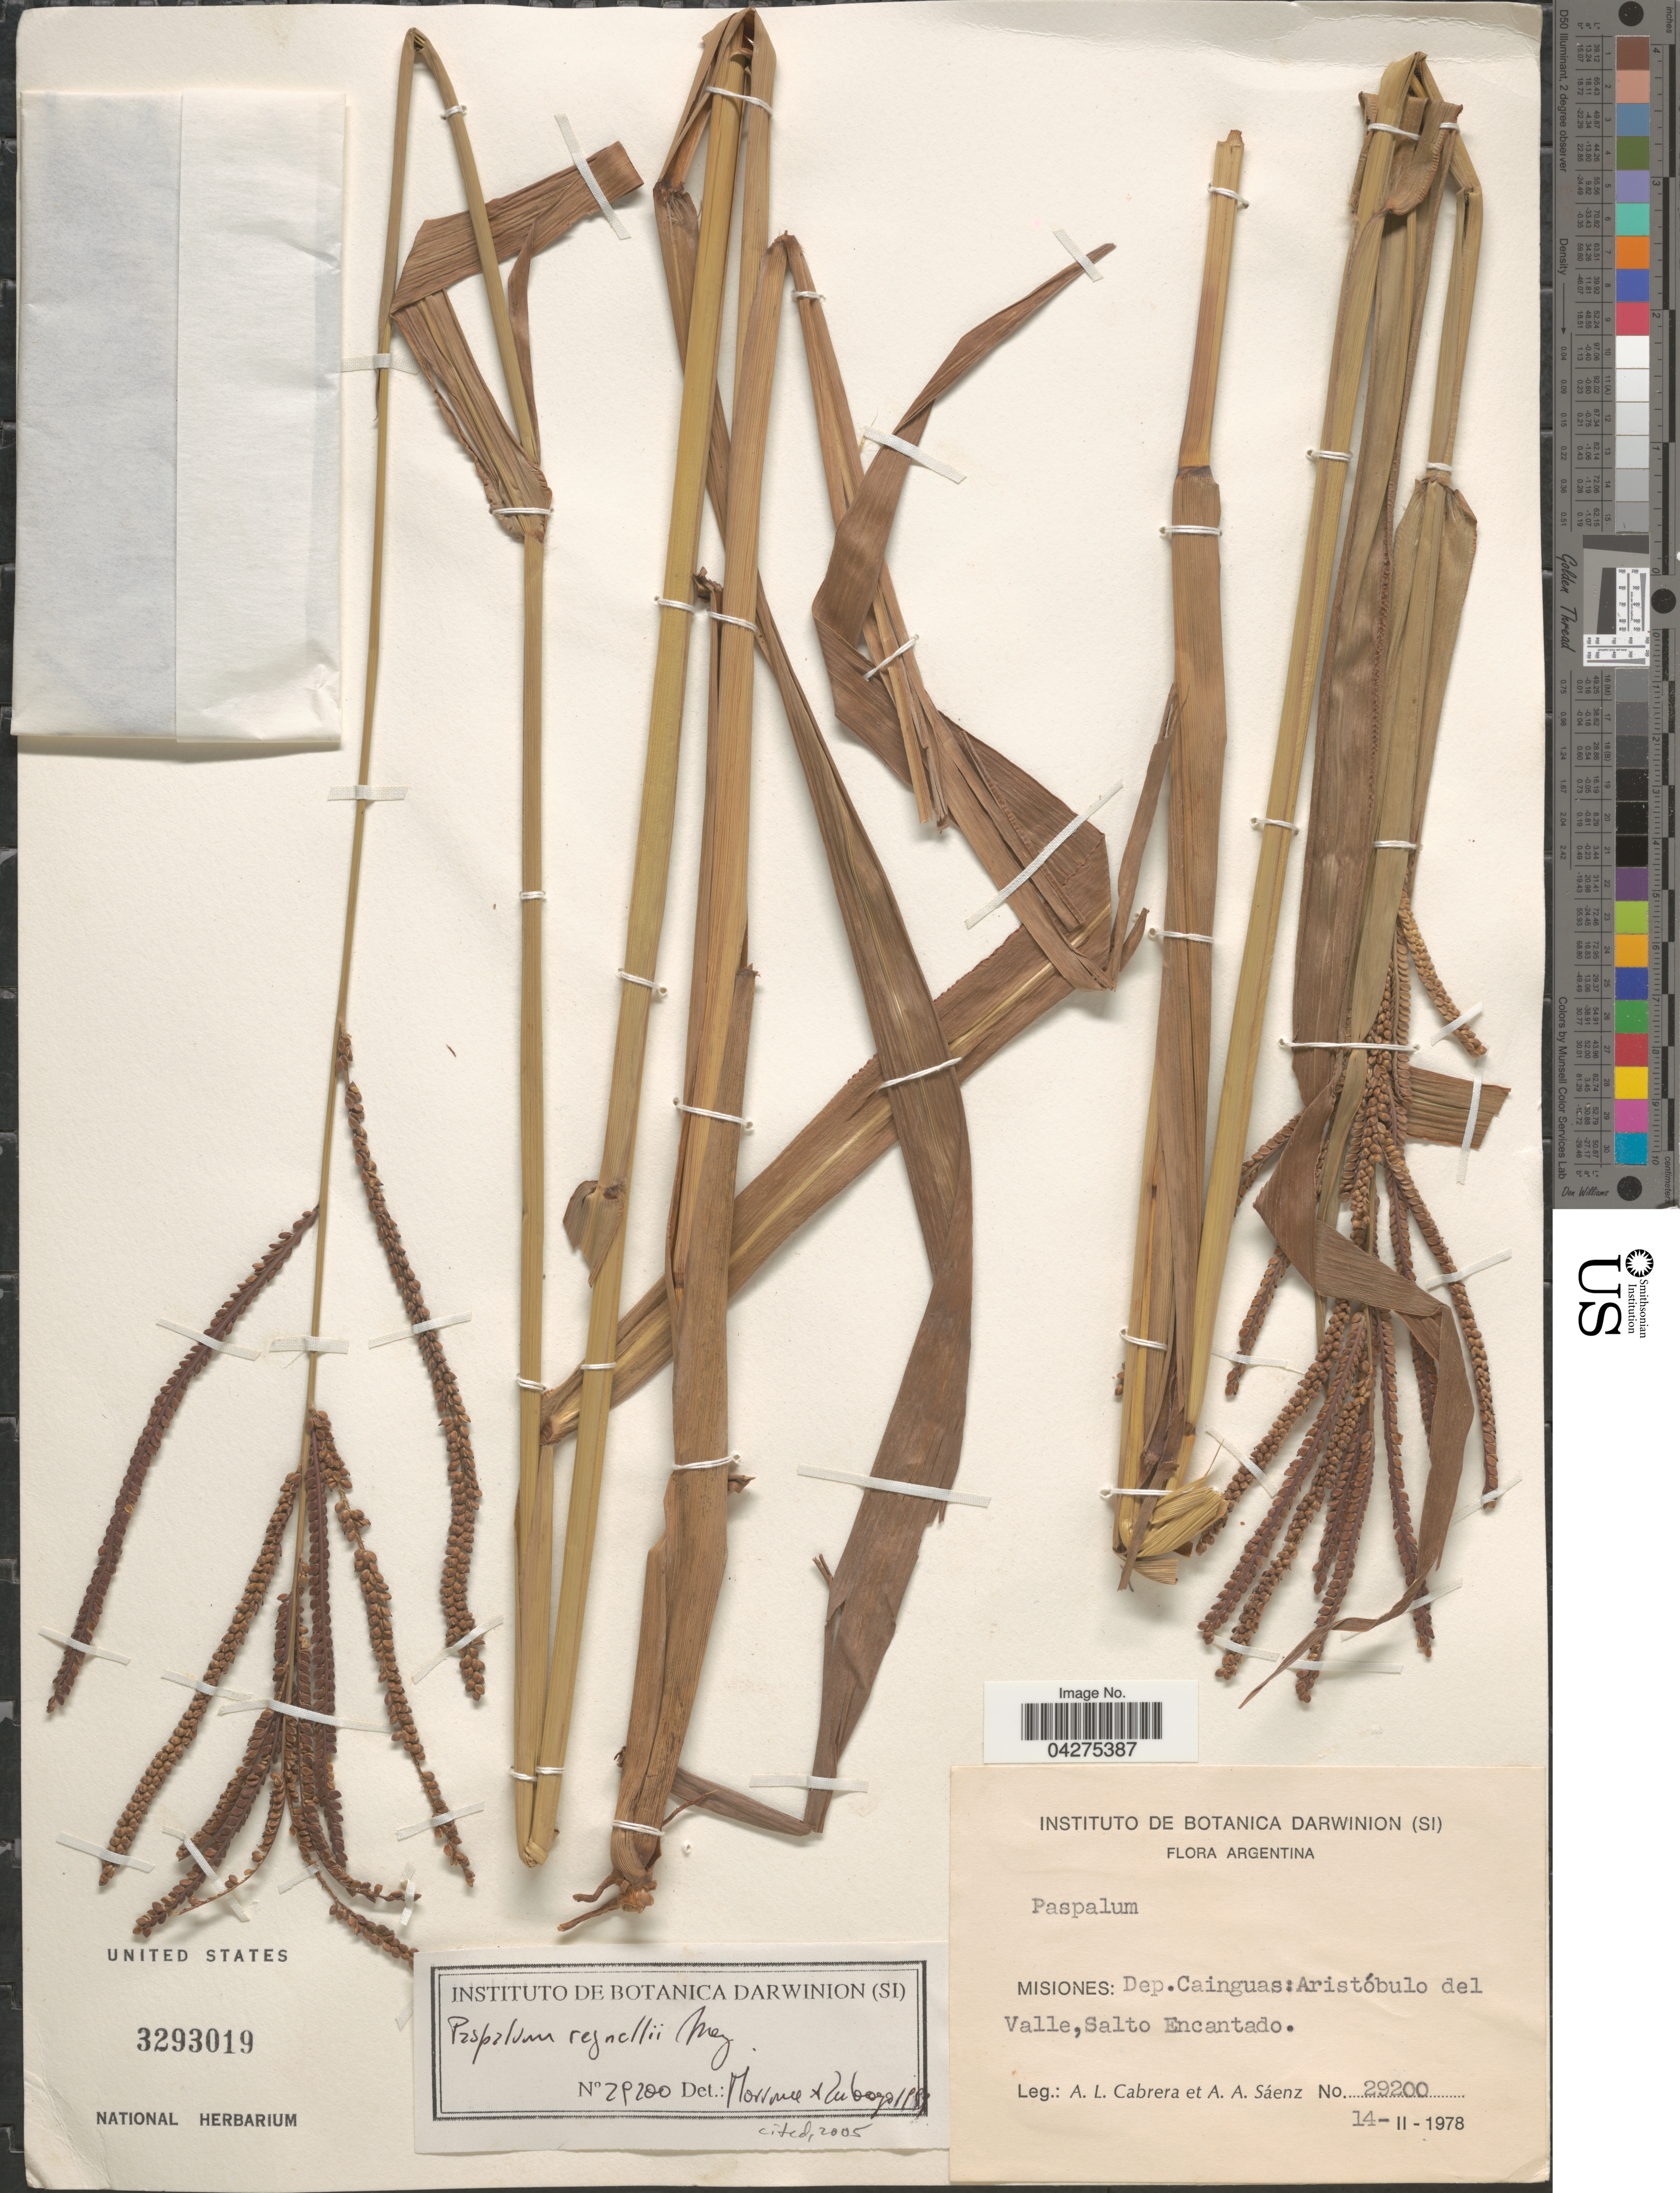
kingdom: Plantae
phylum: Tracheophyta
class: Liliopsida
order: Poales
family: Poaceae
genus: Paspalum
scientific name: Paspalum regnellii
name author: Mez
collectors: A. L. Cabrera & A. A. Saenz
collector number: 29200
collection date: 1978-02-14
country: Argentina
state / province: Misiones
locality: Dep. Cainguas: Aristóbulo del Valle, Salto Encantado.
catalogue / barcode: US 3293019